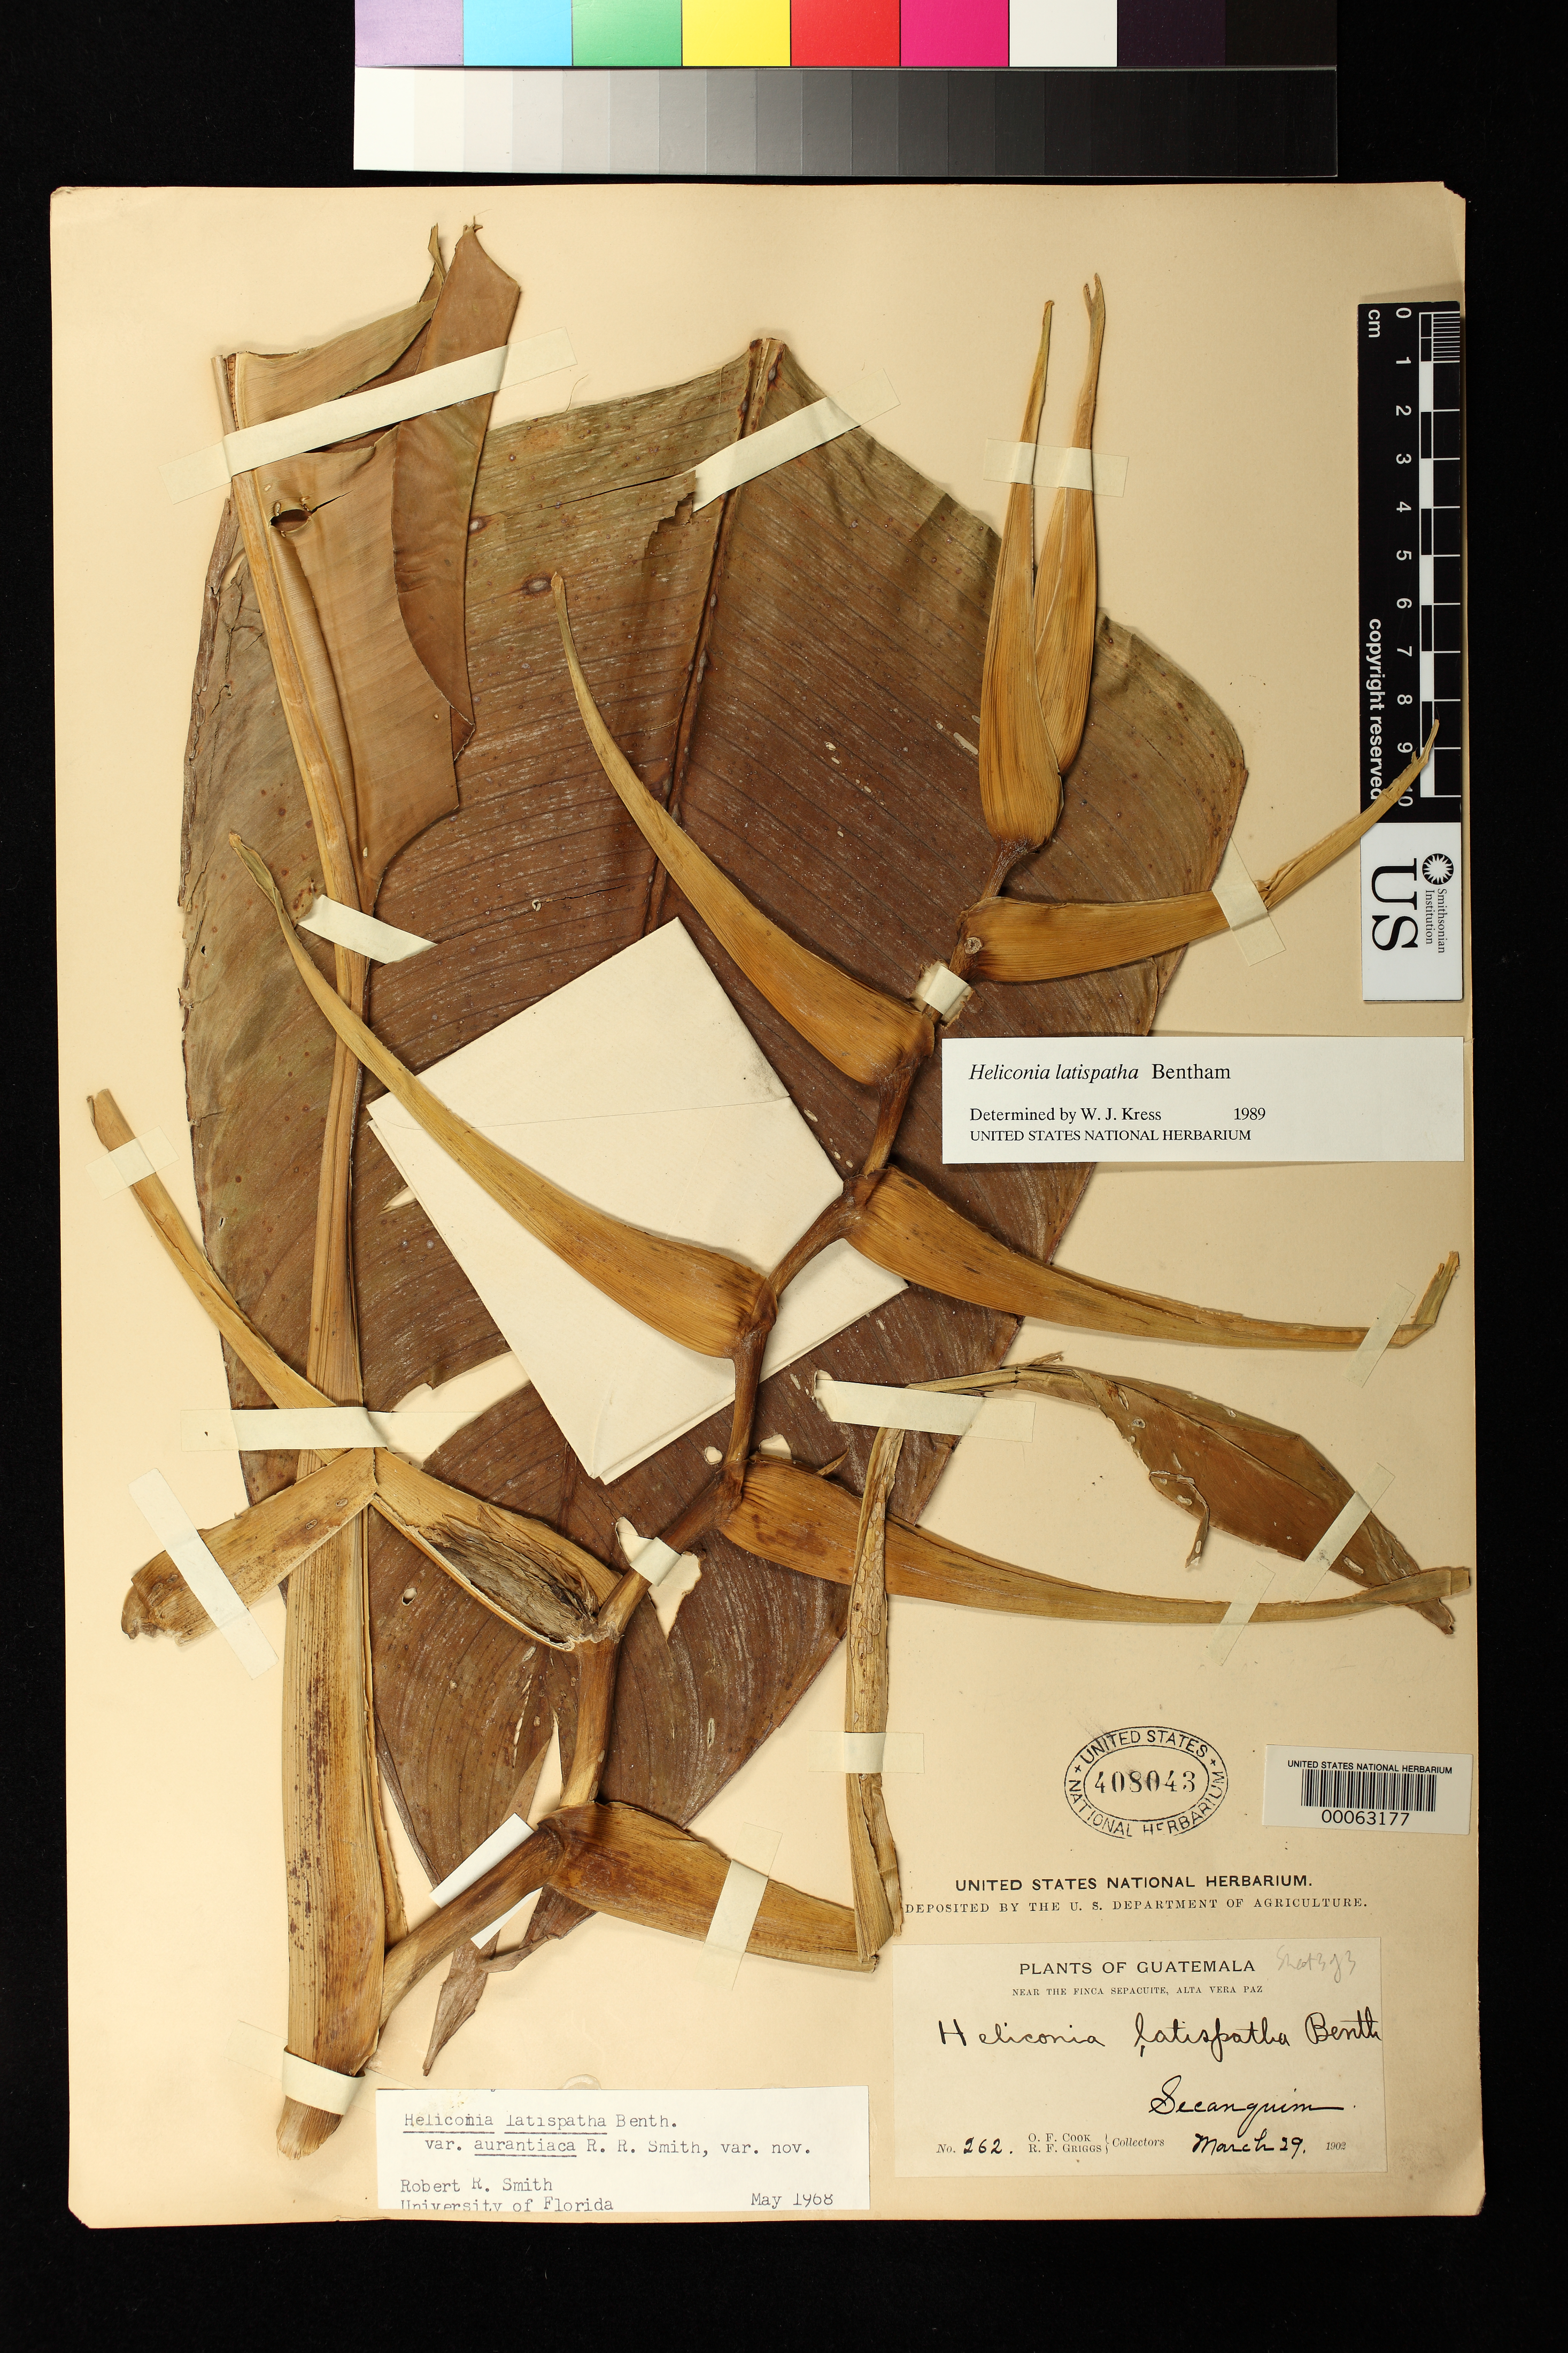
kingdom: Plantae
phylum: Tracheophyta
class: Liliopsida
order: Zingiberales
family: Heliconiaceae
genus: Heliconia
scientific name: Heliconia latispatha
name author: Benth.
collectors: O. F. Cook & R. F. Griggs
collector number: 262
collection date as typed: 29 Mar 1902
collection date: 1902-03-29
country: Guatemala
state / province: Alta Verapaz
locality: Secanquim, near the Finca Sepacuite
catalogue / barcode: US 408043